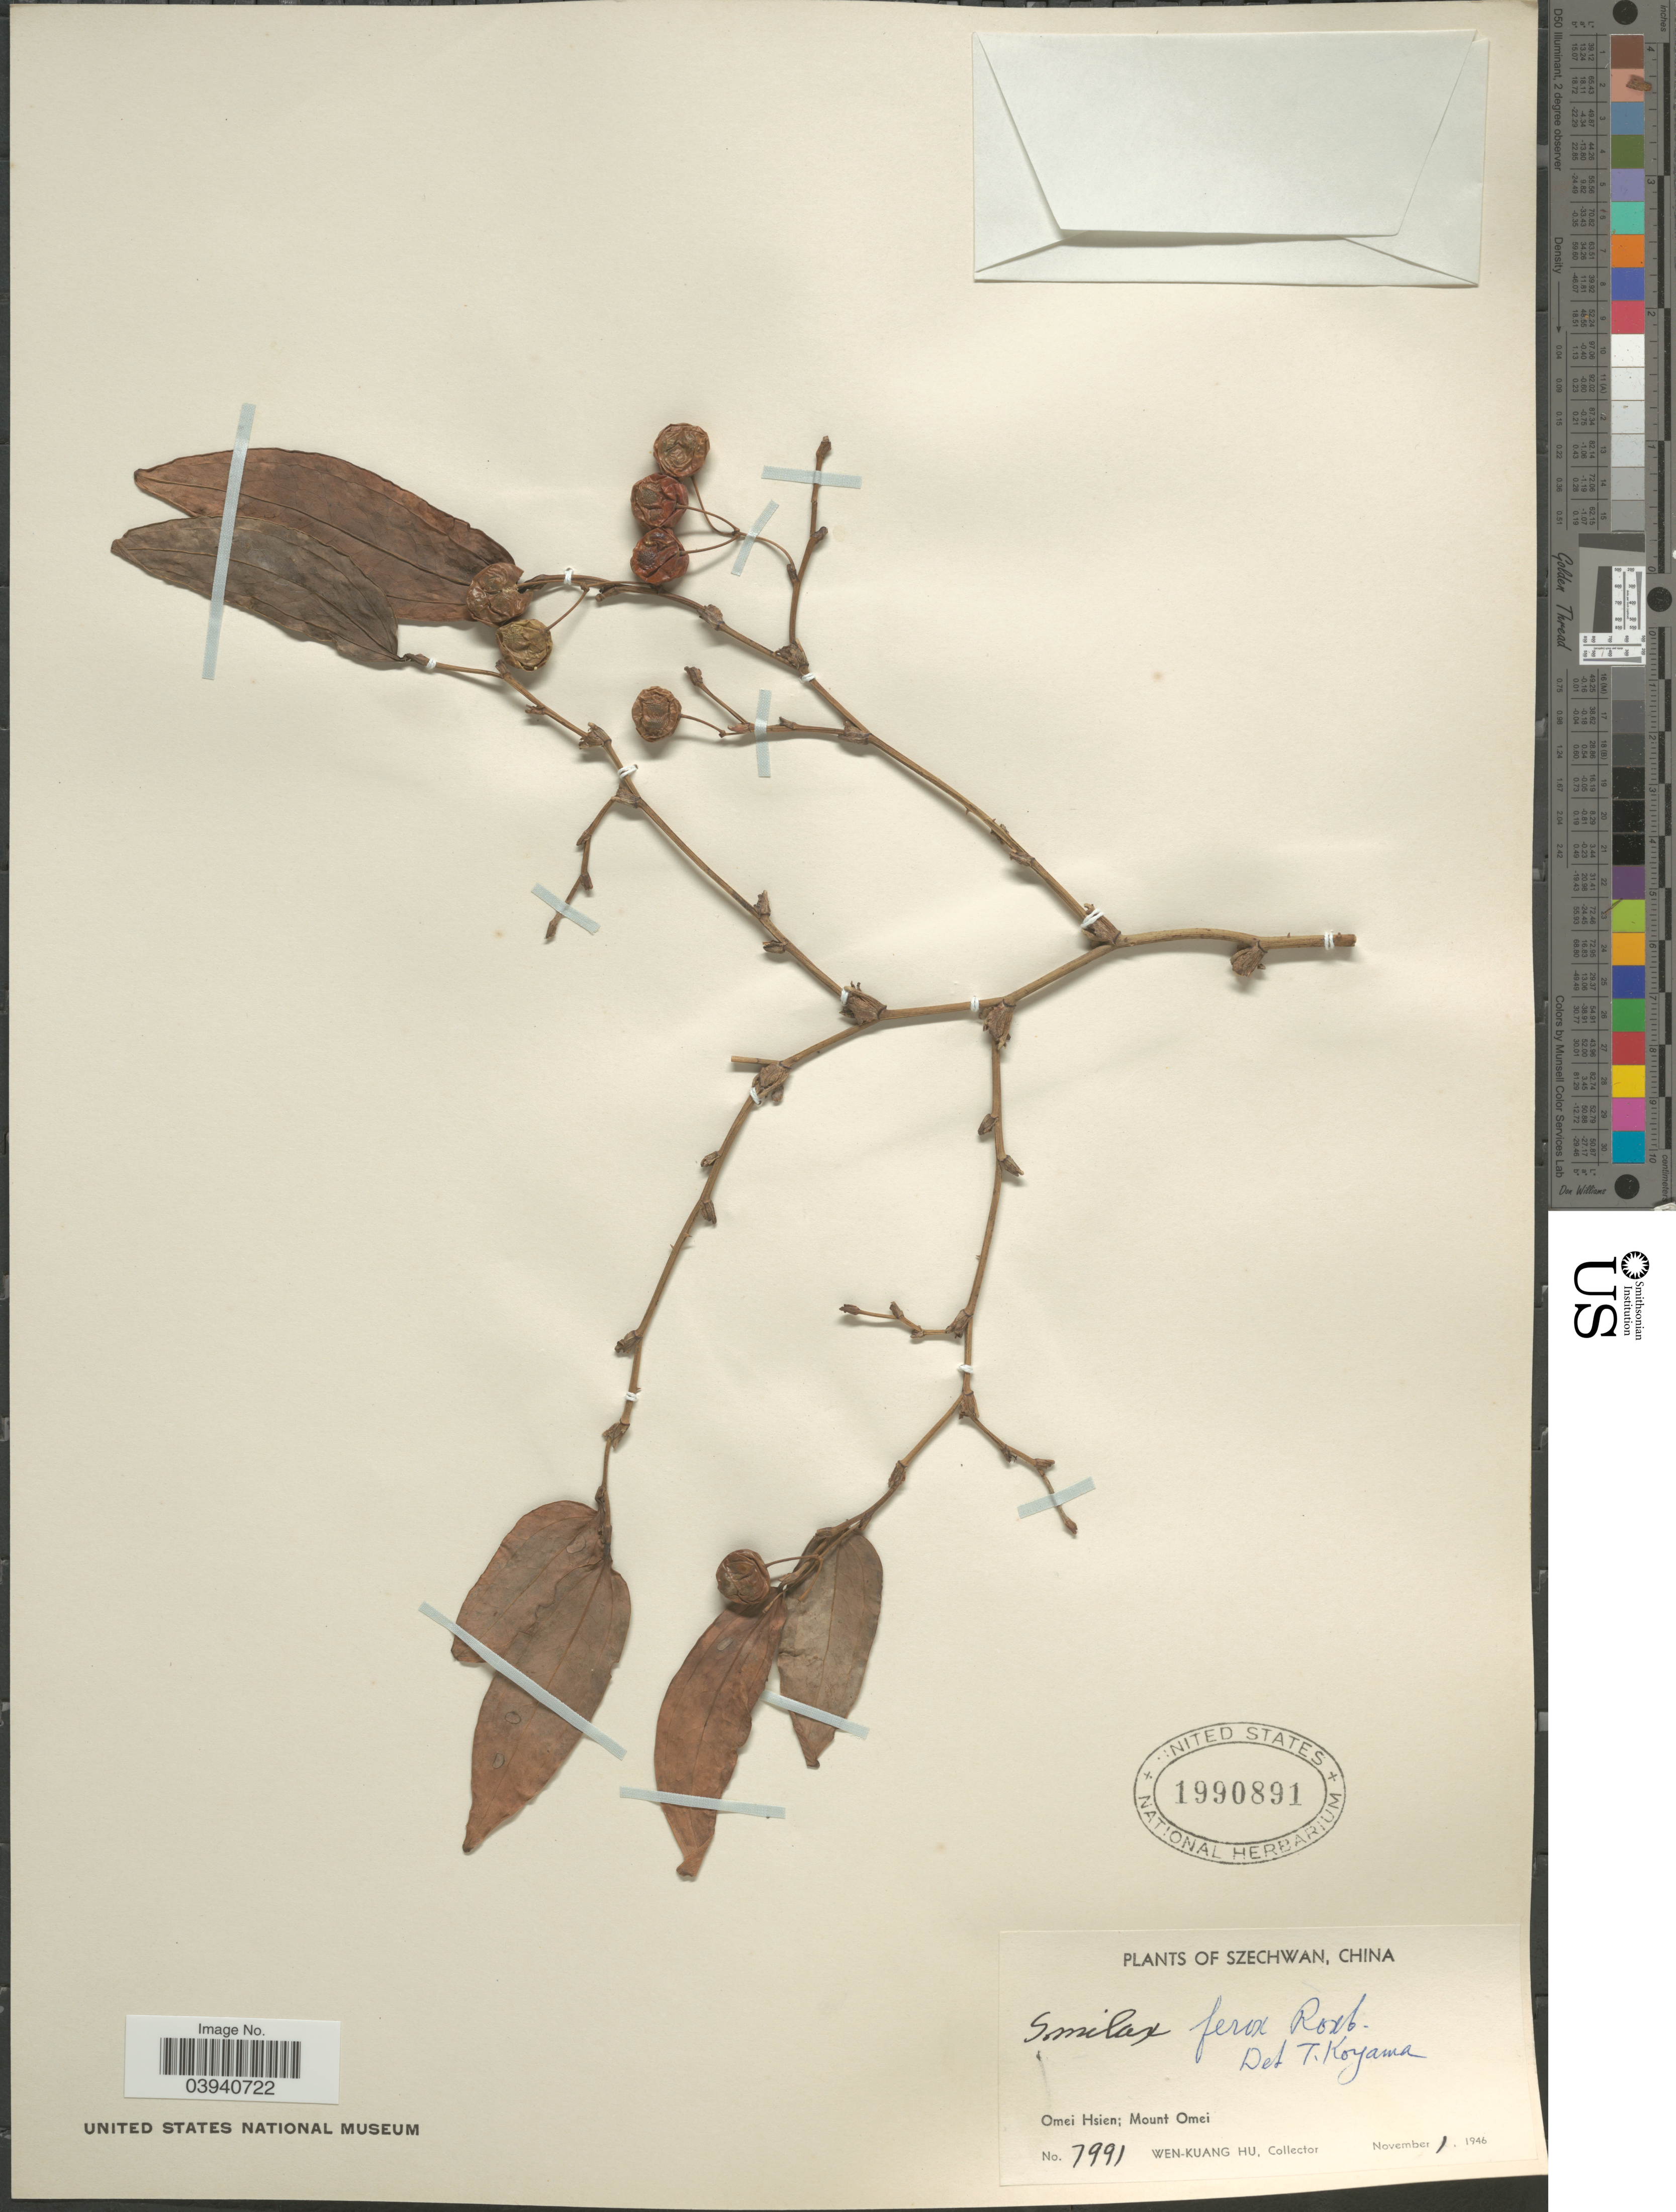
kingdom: Plantae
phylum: Tracheophyta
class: Liliopsida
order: Liliales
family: Smilacaceae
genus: Smilax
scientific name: Smilax ferox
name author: Wall. ex Kunth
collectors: W. K. Hu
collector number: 7991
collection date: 1946-11-01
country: China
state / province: Sichuan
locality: Szechwan. Omei Hsien; Mount Omei.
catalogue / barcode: US 1990891